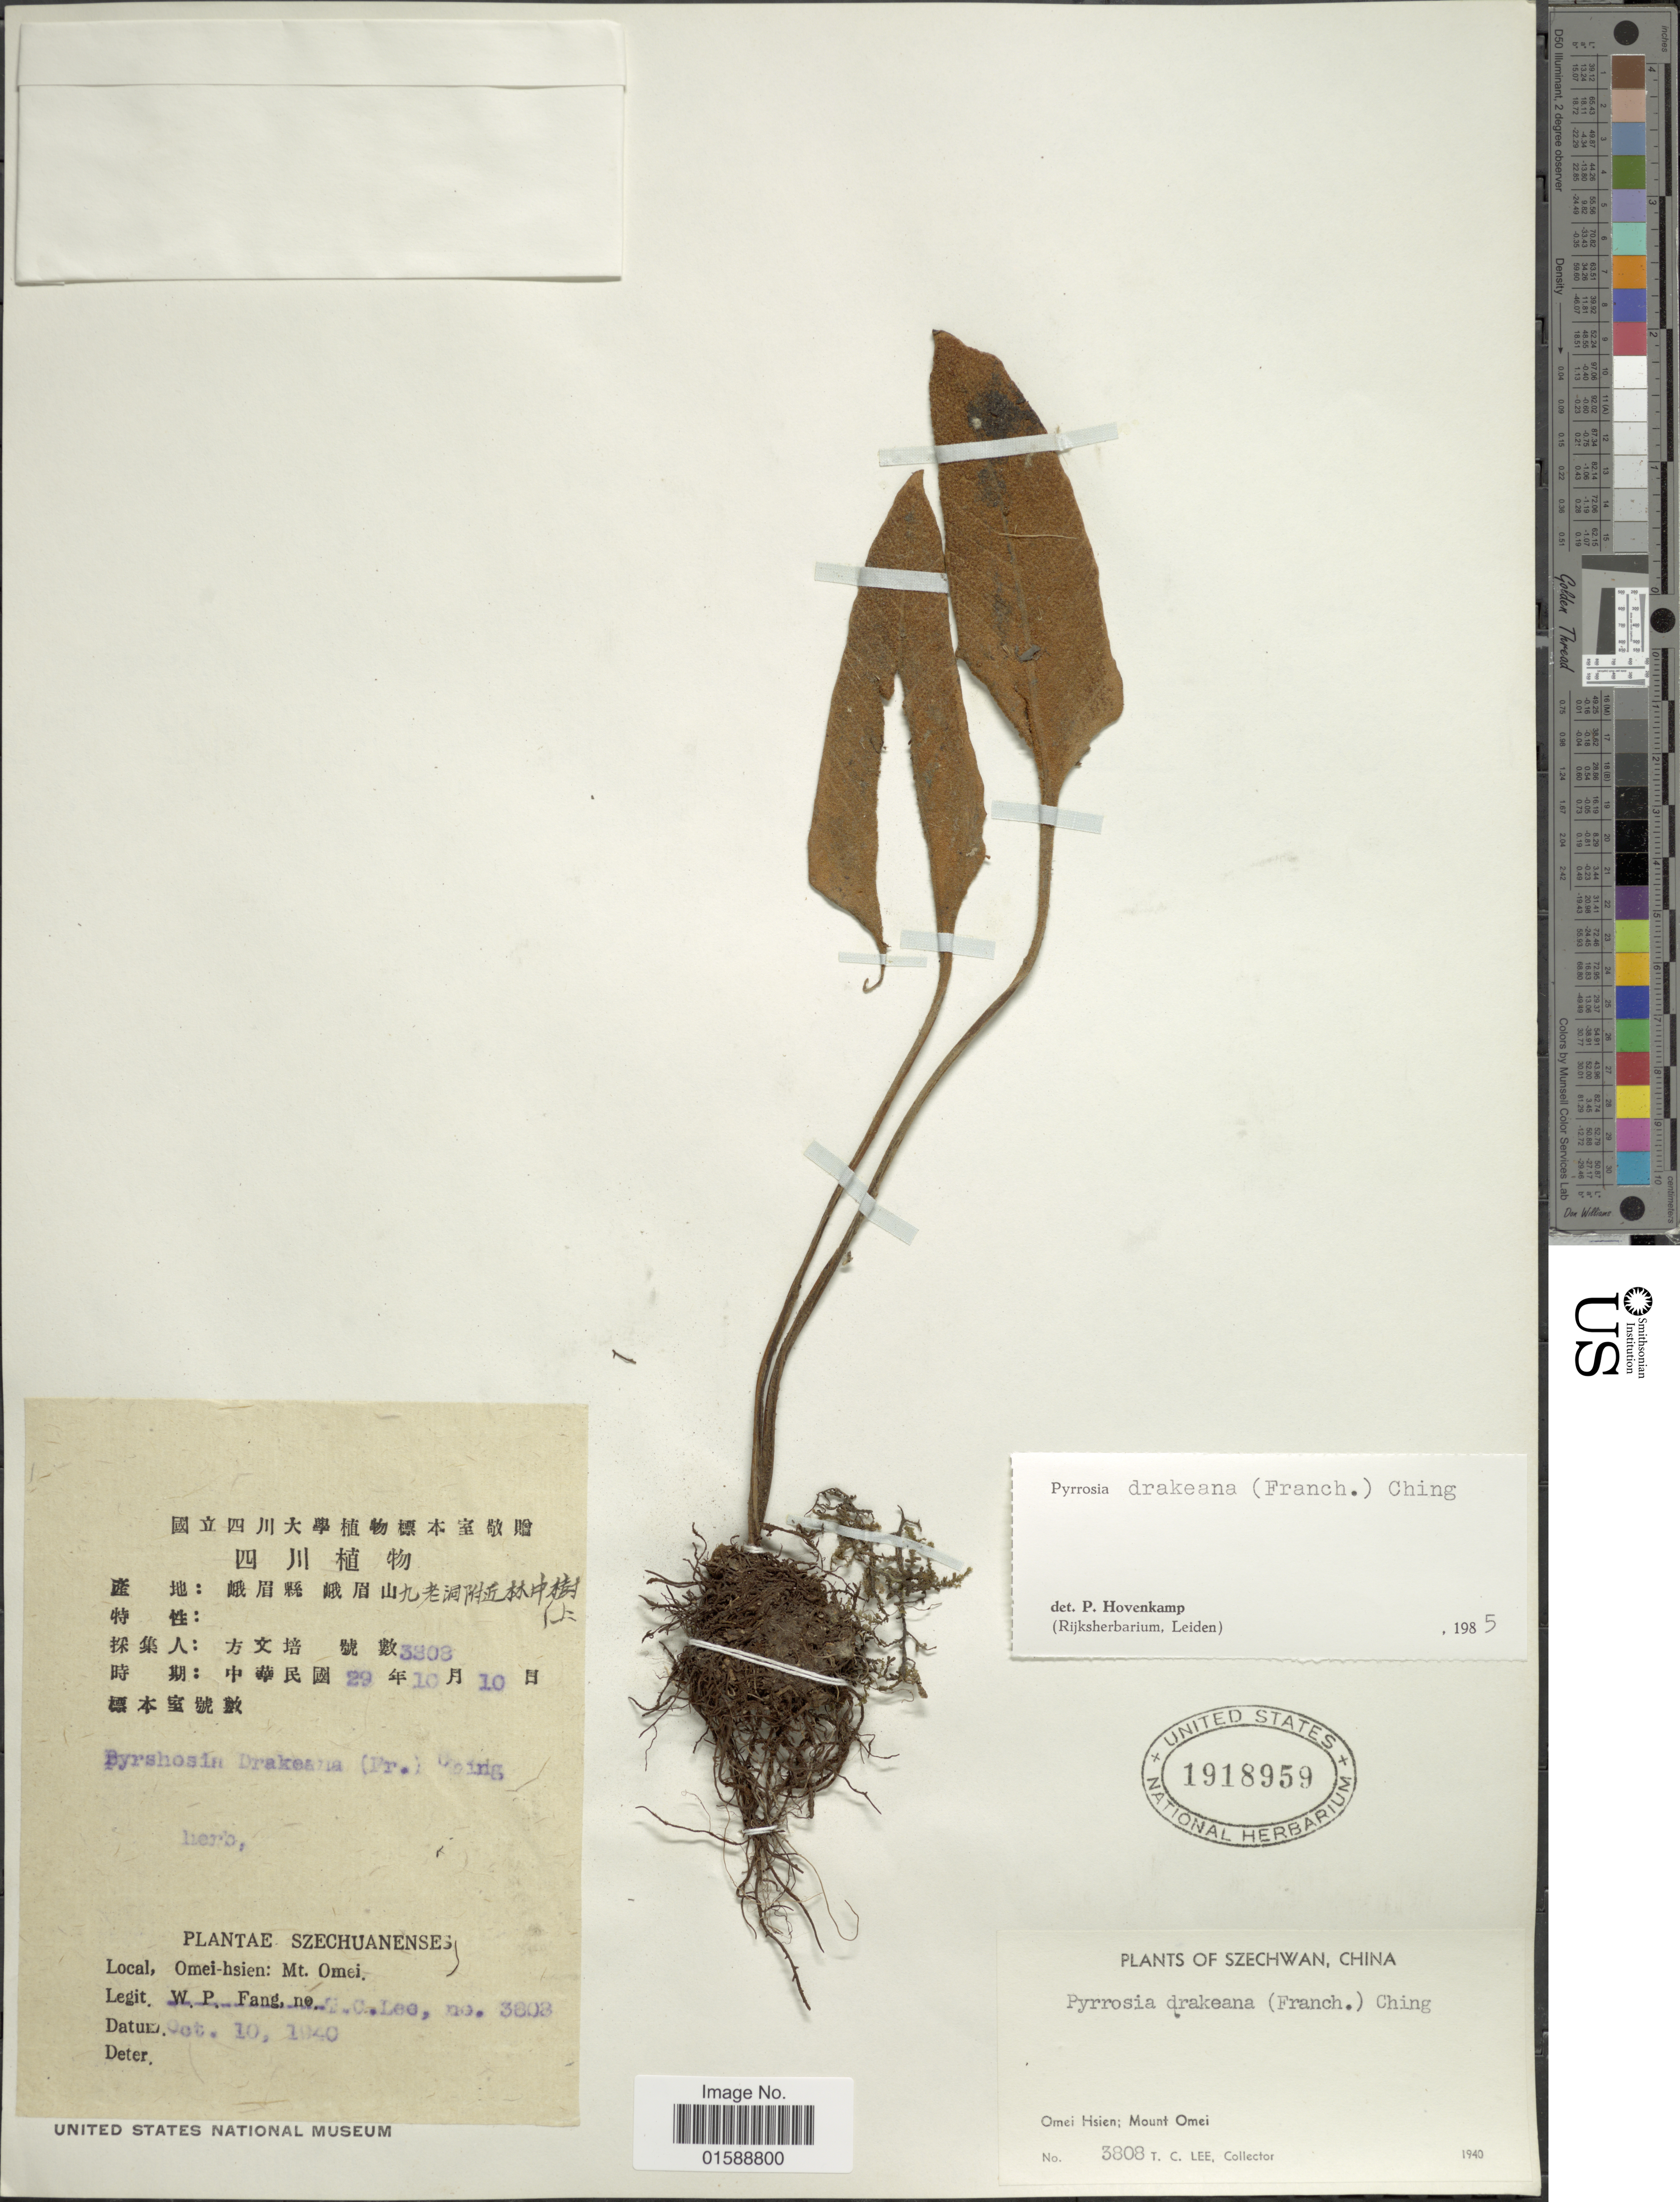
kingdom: Plantae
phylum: Tracheophyta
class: Polypodiopsida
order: Polypodiales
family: Polypodiaceae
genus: Pyrrosia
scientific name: Pyrrosia drakeana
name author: (Franch.) Ching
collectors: T. Lee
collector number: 3808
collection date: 1940-10-10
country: China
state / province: Sichuan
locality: Szechwan. Omei Hsien; Mount Omei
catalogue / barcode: US 1918959